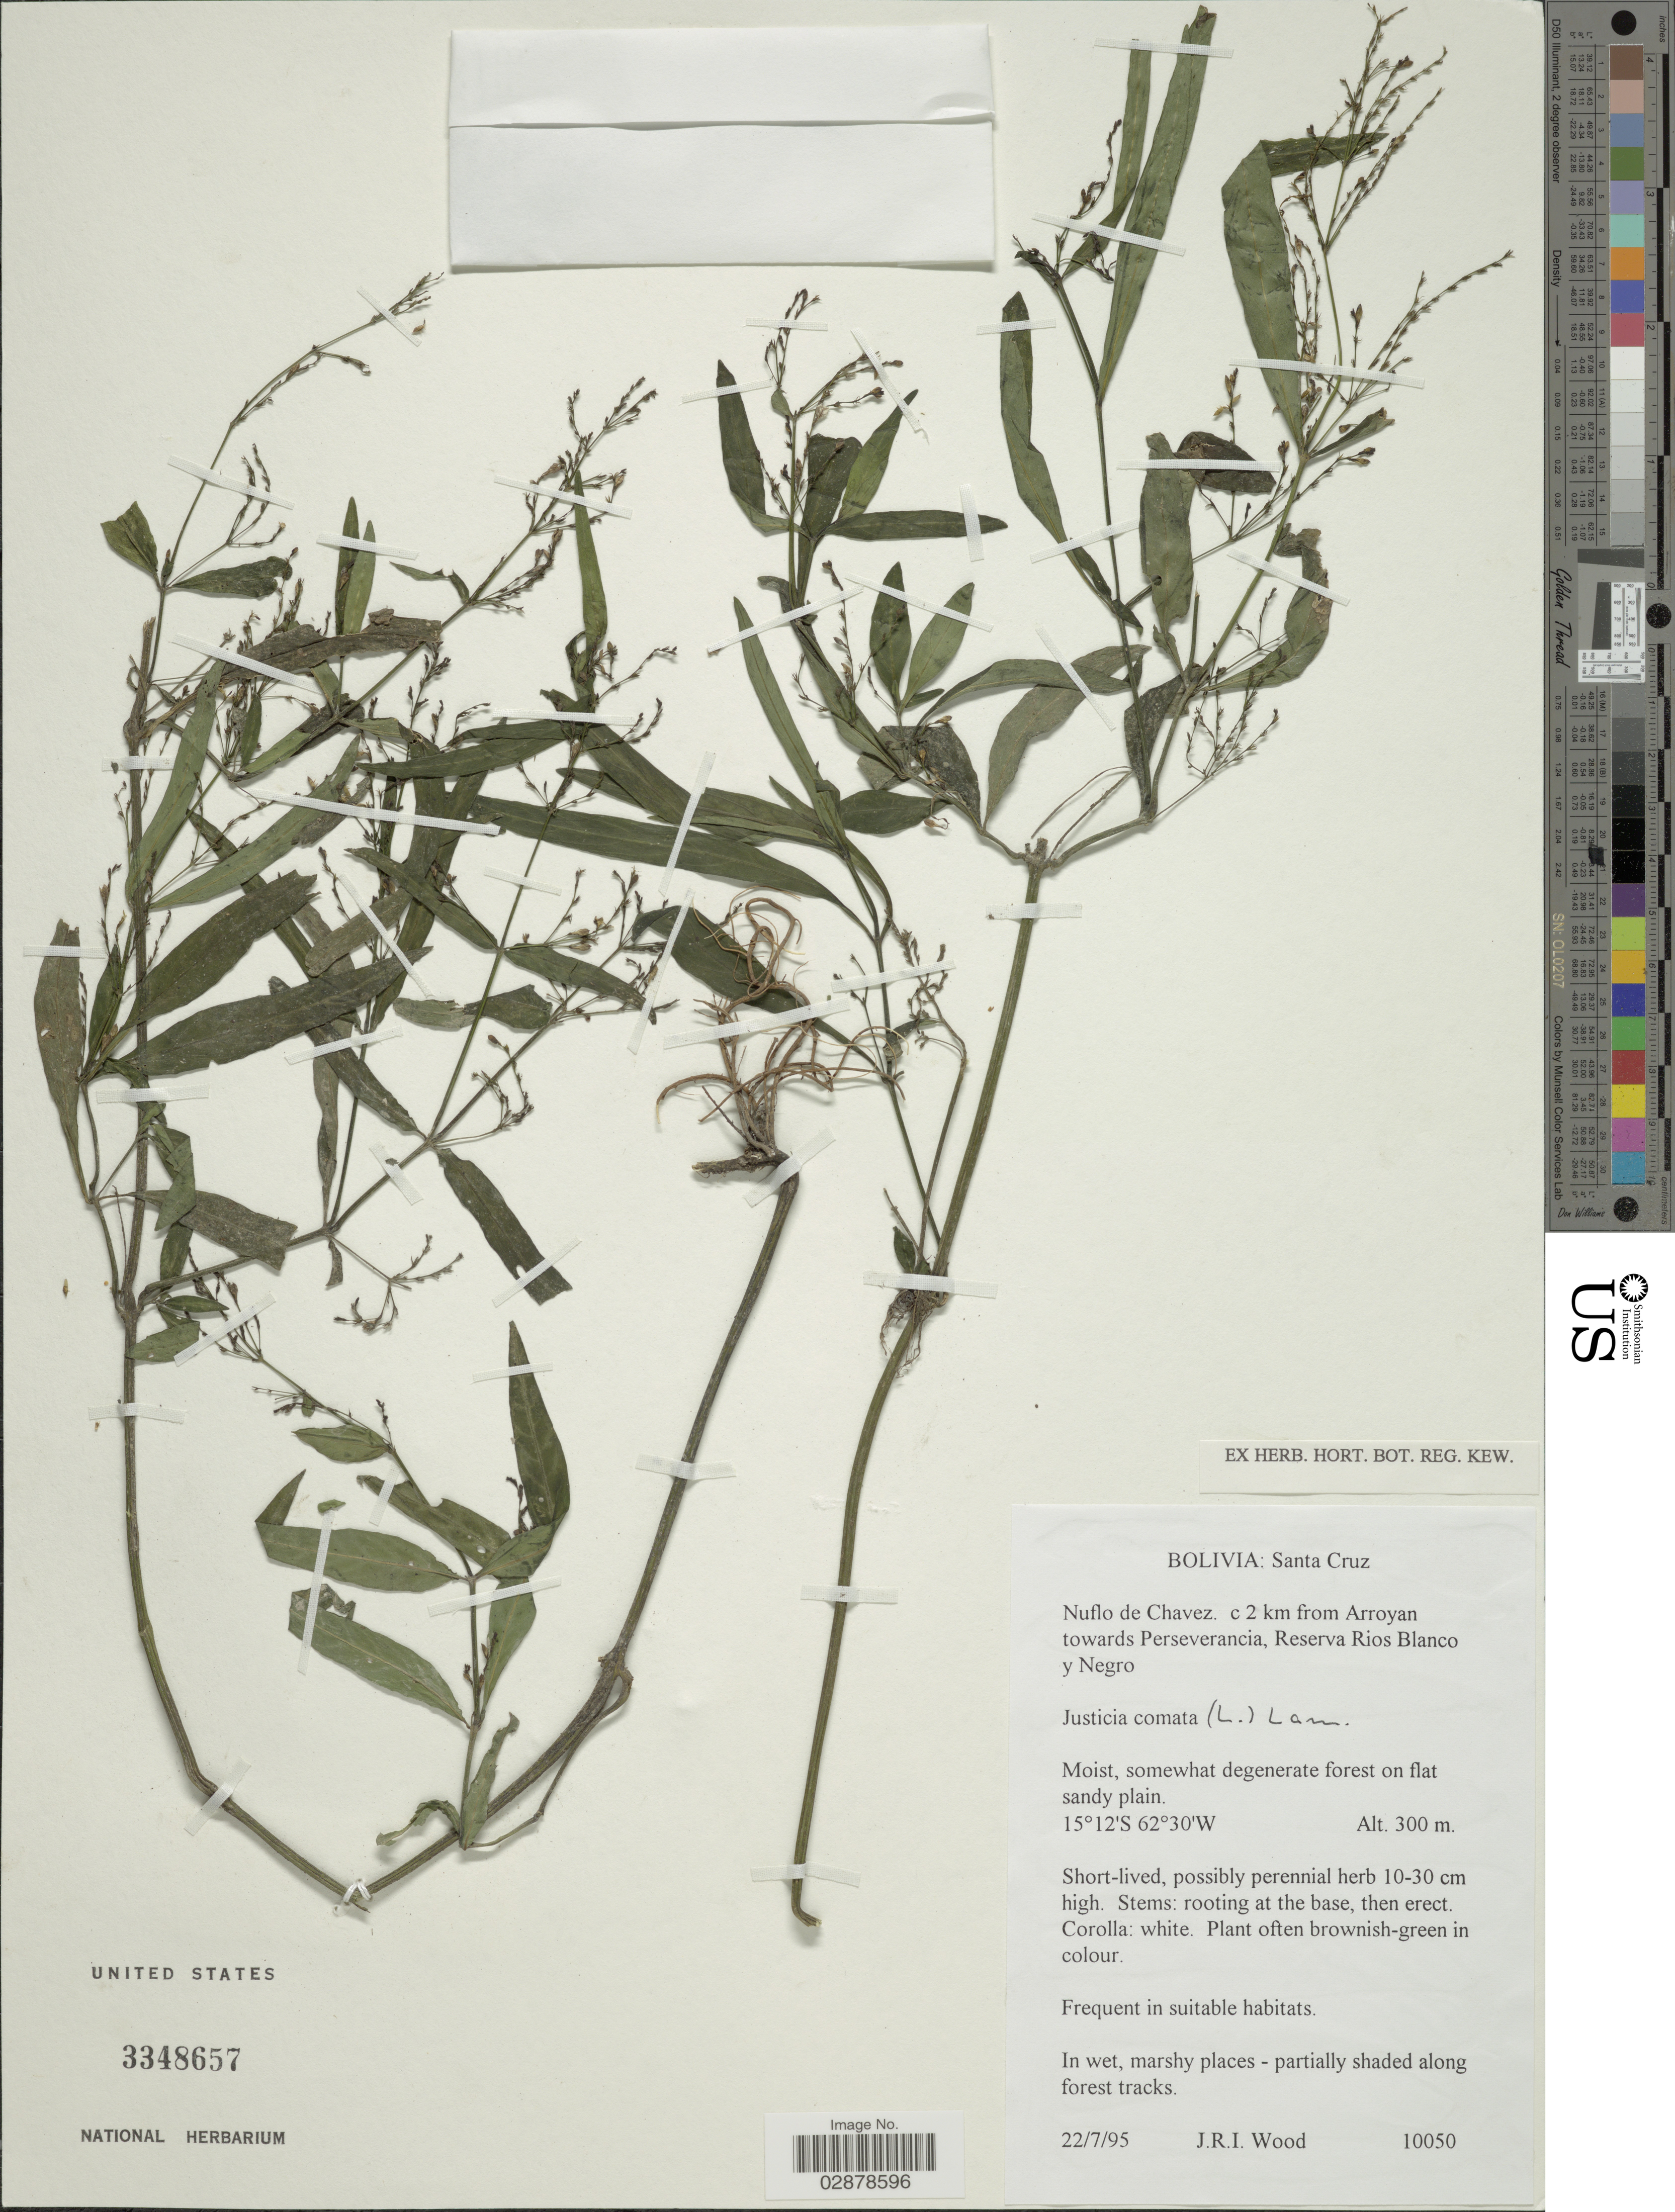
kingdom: Plantae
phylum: Tracheophyta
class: Magnoliopsida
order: Lamiales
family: Acanthaceae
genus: Justicia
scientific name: Justicia comata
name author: (L.) Lam.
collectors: J. R. I. Wood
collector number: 10050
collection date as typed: Transcribed d/m/y: 22/7/95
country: Bolivia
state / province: Santa Cruz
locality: Nuflo de Chavez. c 2 km from Arroyan towards Perseverancia, Reserva Rios Blanco y Negro.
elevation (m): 300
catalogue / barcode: US 3348657